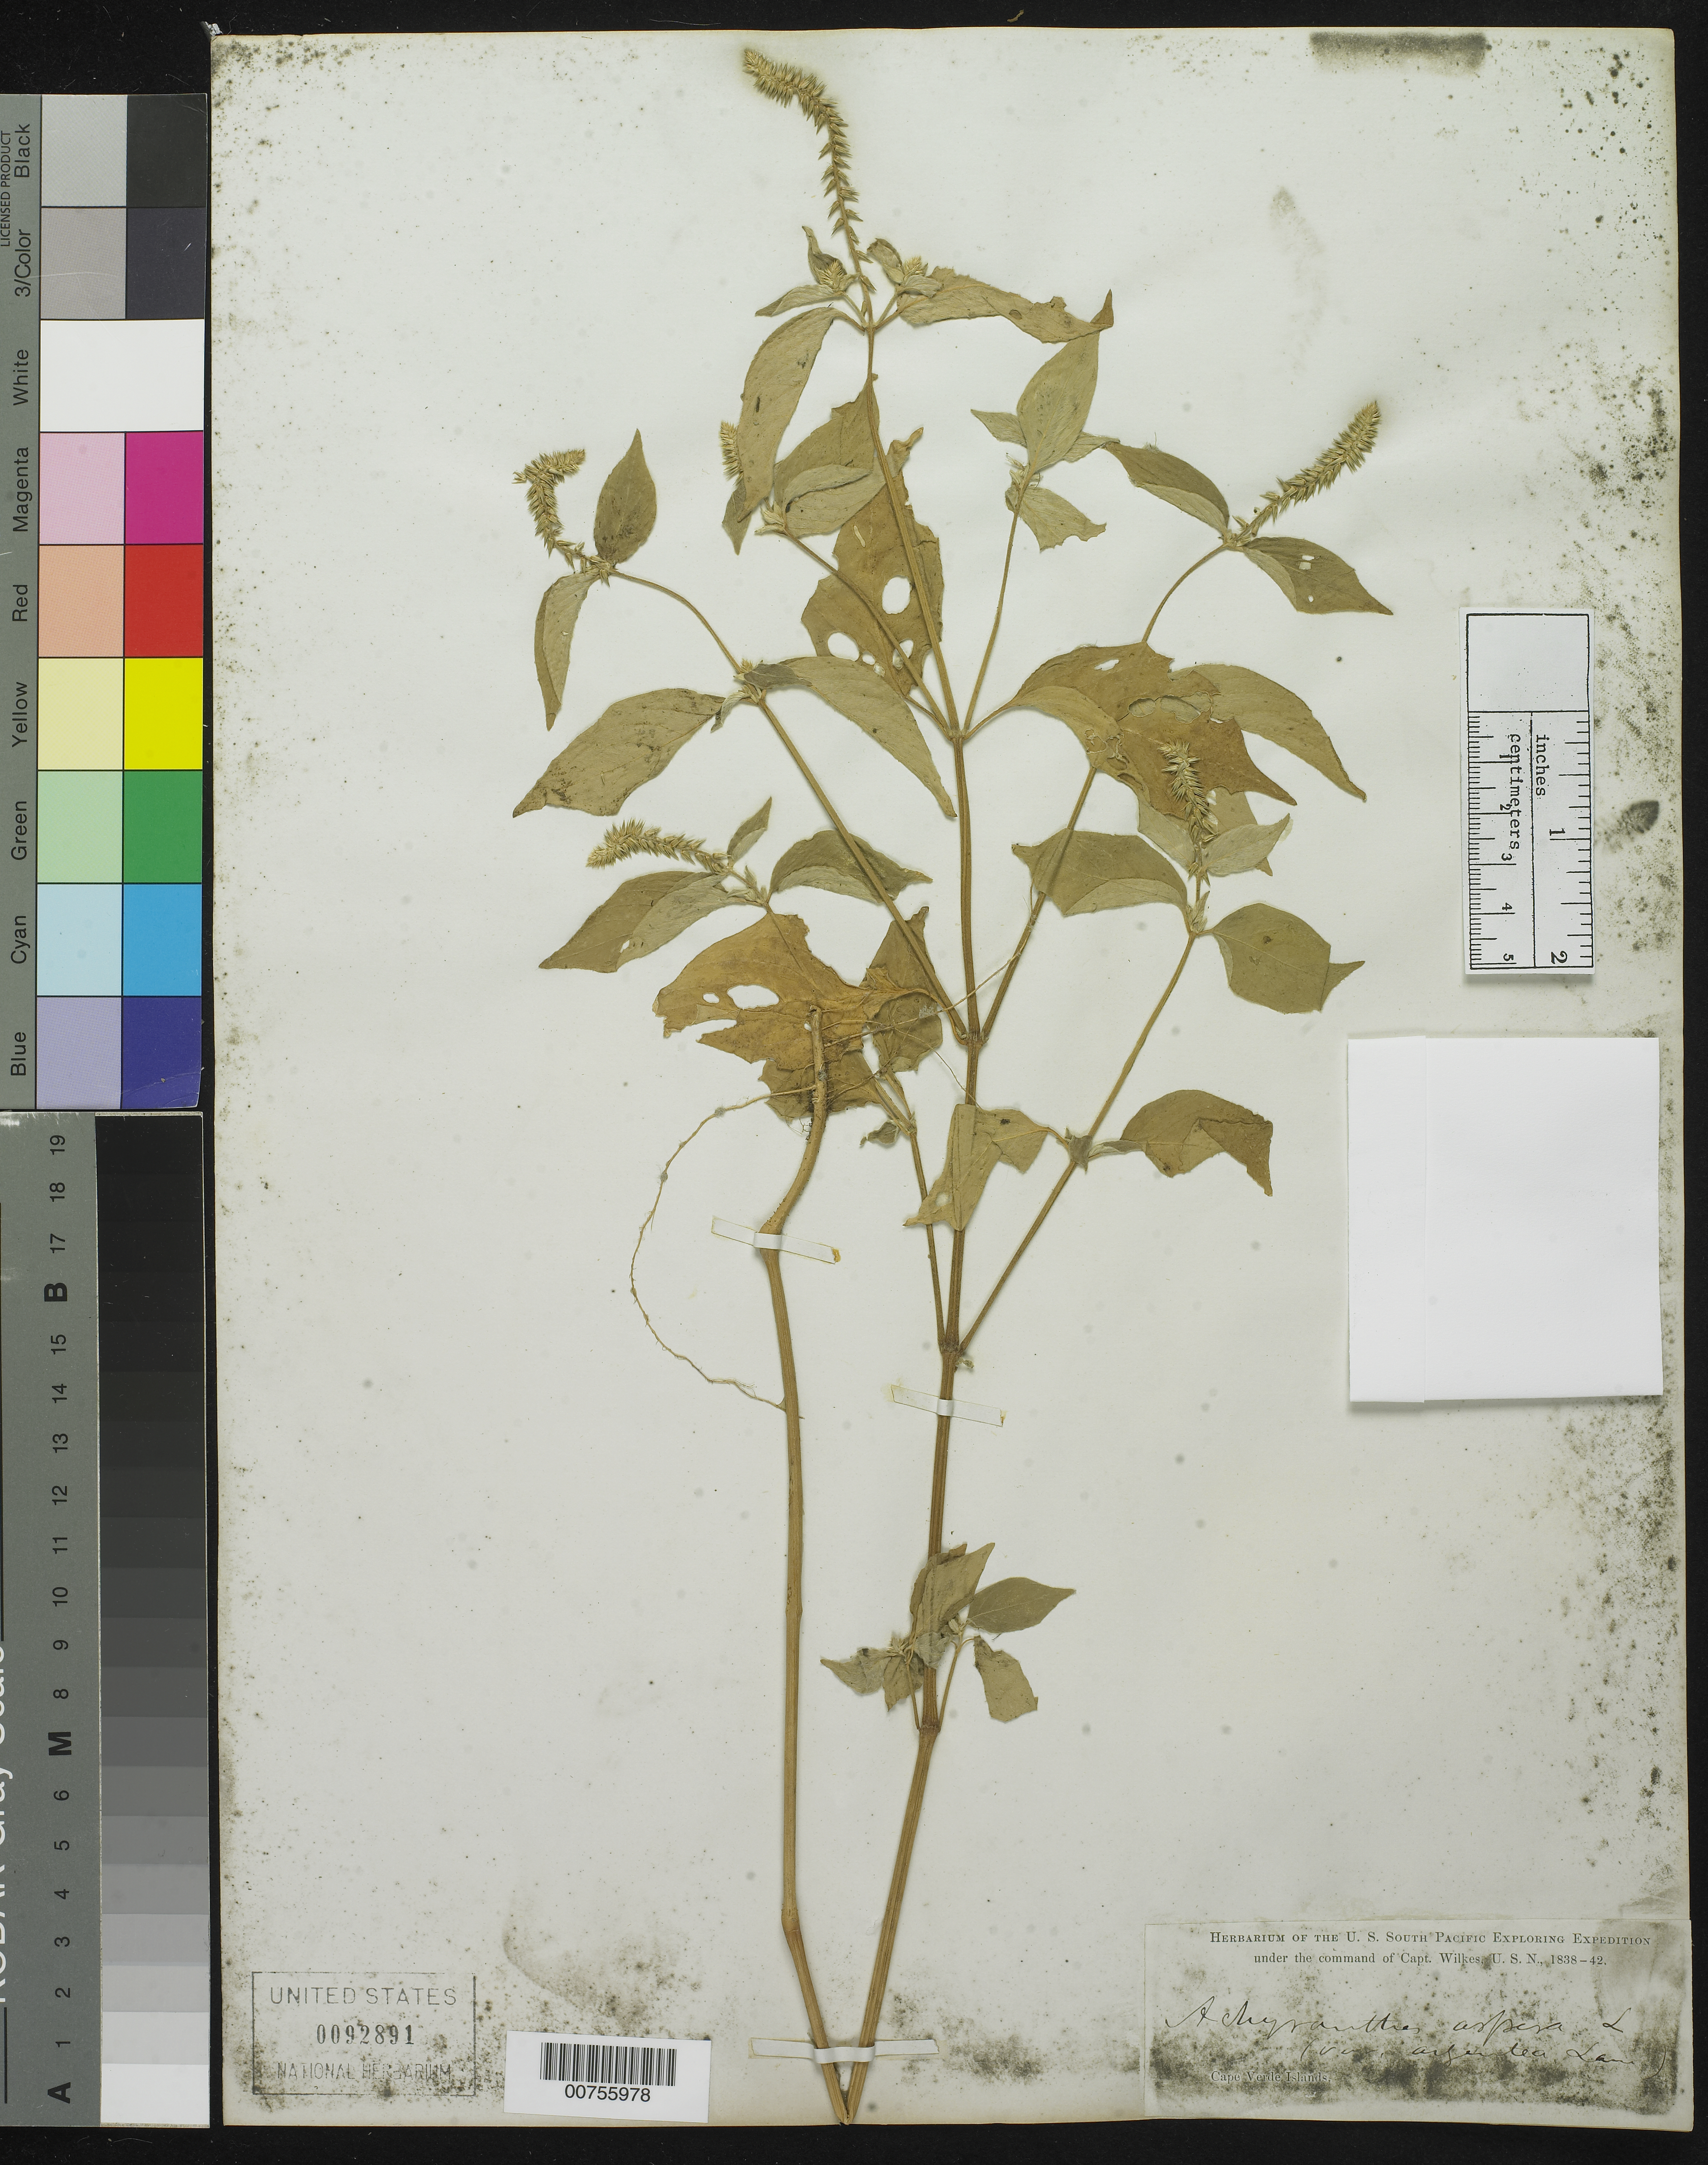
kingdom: Plantae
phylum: Tracheophyta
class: Magnoliopsida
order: Caryophyllales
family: Amaranthaceae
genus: Achyranthes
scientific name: Achyranthes aspera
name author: L.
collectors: U.S. South Pacific Explor. Exped.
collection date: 1838/1842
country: Cape Verde Islands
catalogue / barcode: US 92891